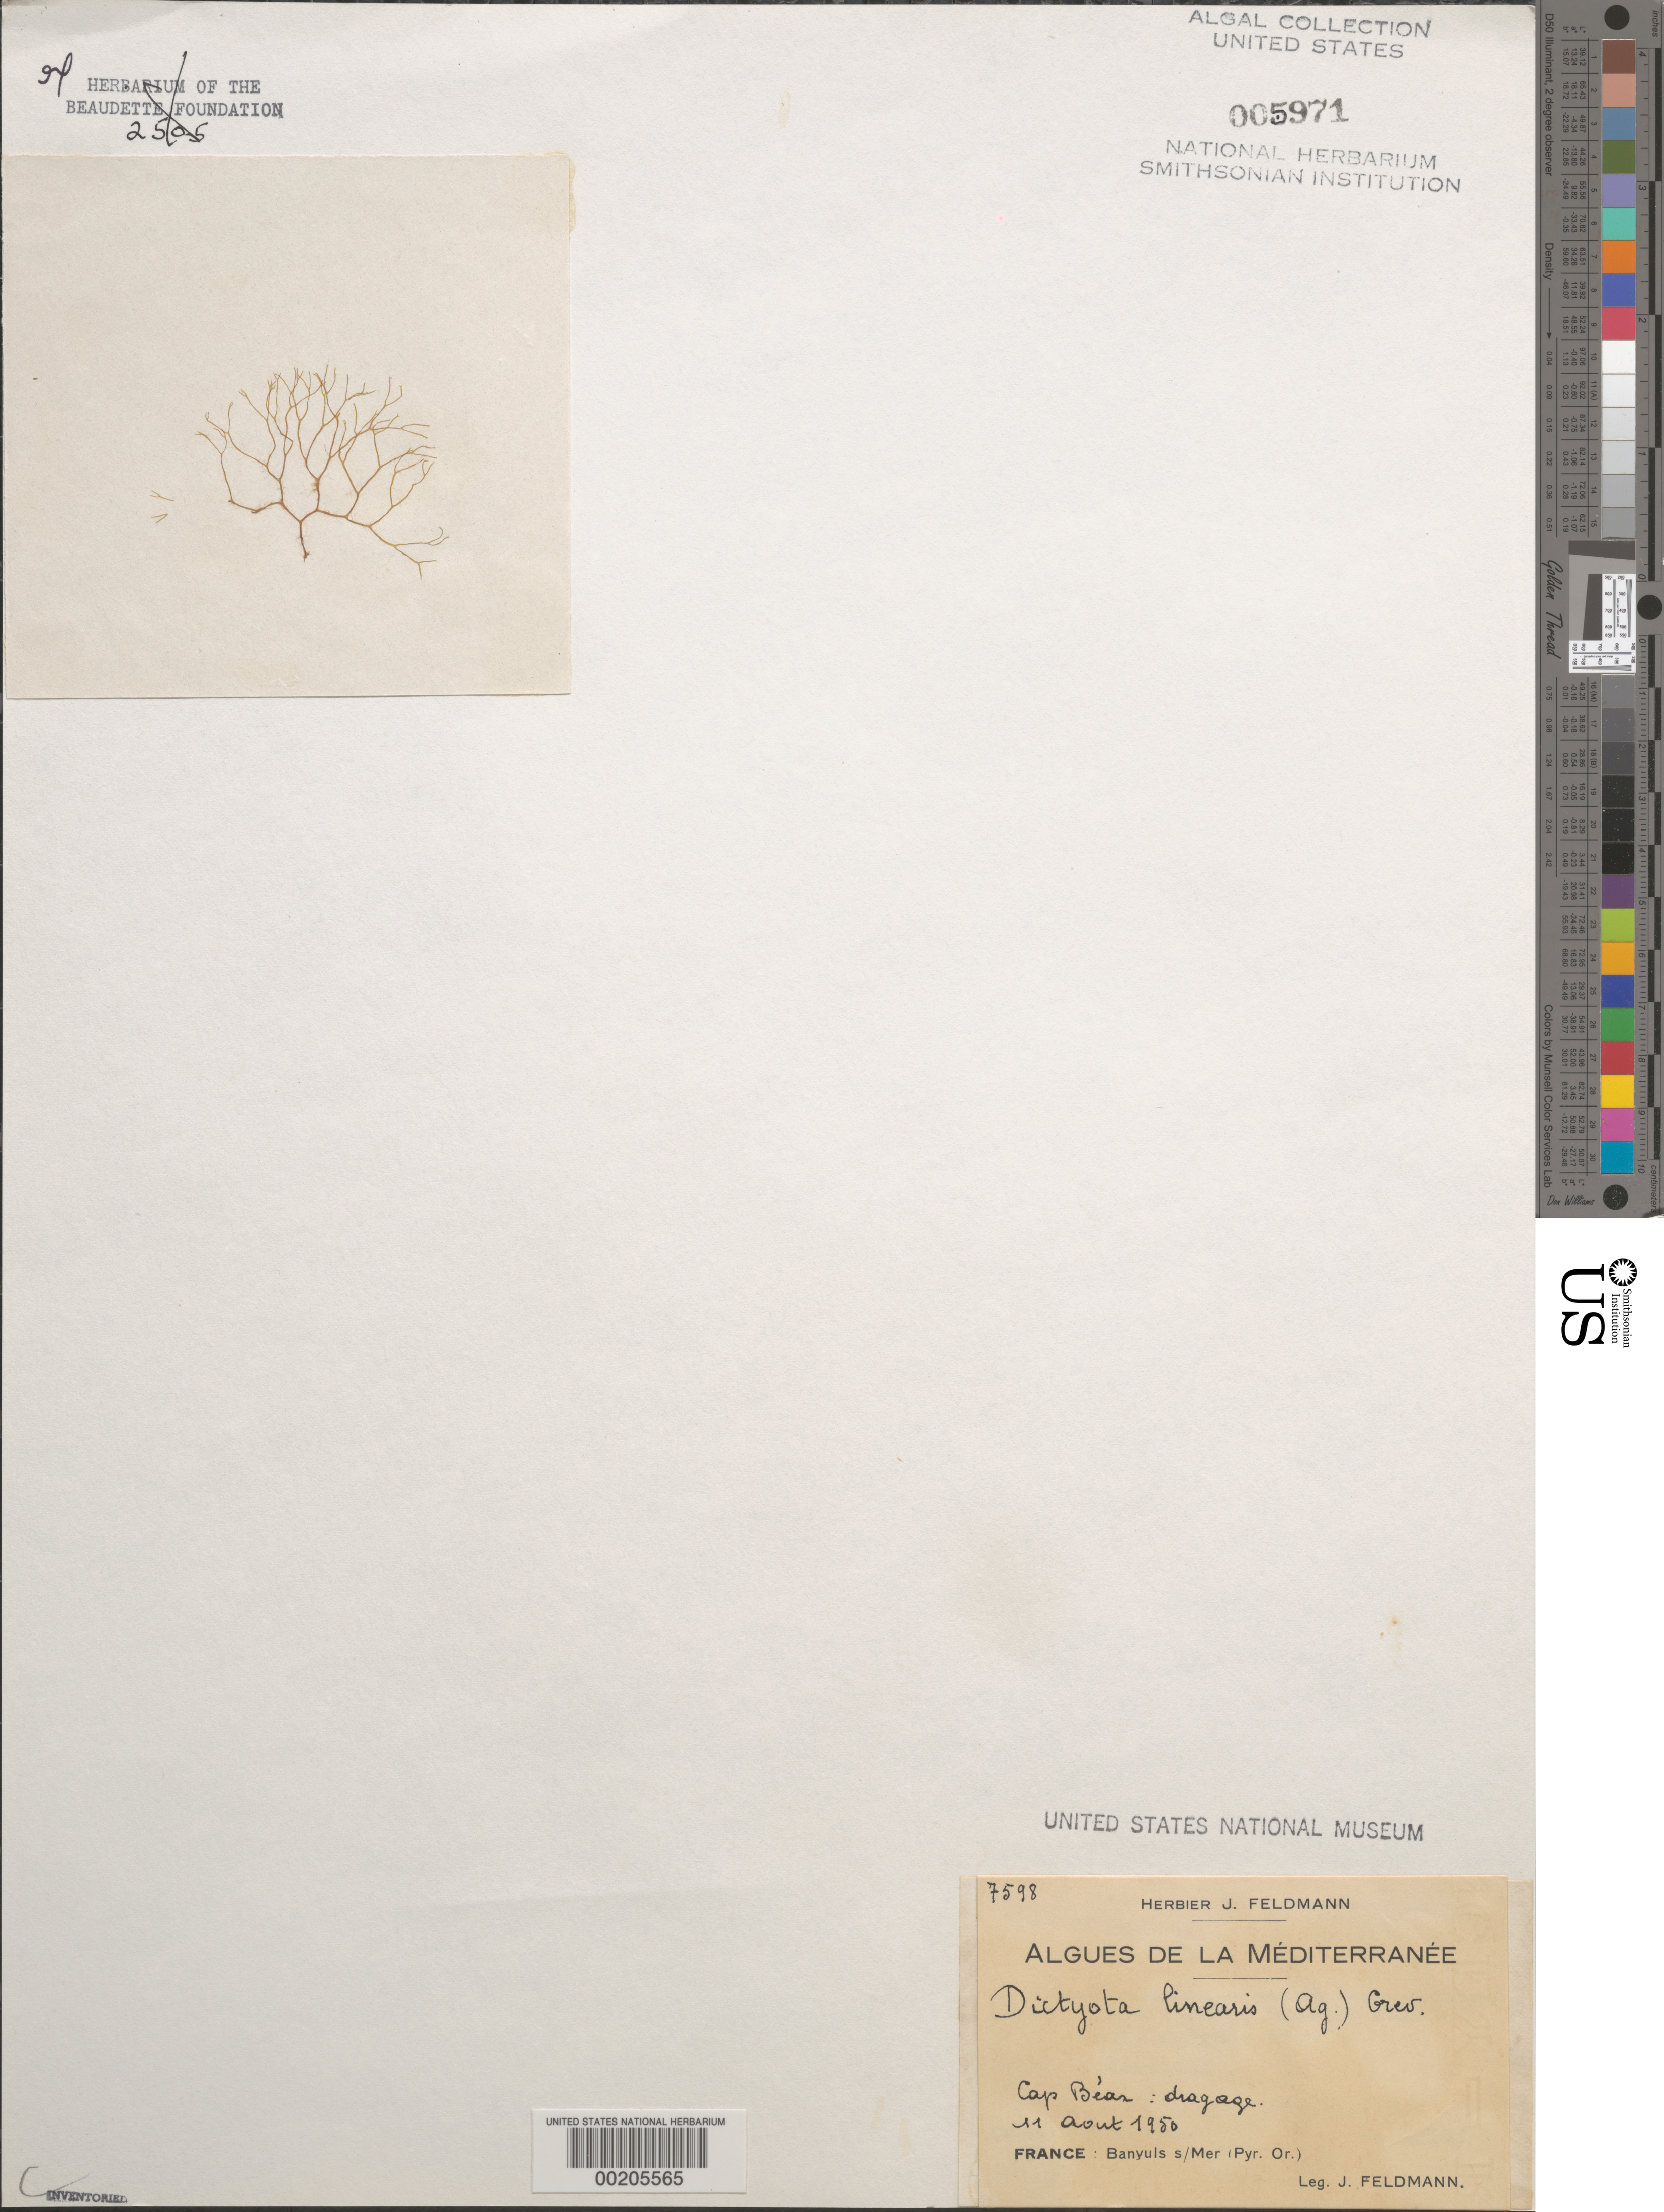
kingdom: Chromista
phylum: Ochrophyta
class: Phaeophyceae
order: Dictyotales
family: Dictyotaceae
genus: Dictyota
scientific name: Dictyota linearis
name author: (C. Agardh) Grev.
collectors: J. Feldmann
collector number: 7598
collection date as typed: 11 Aug 1950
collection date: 1950-08-11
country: France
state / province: Occitanie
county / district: Pyrénées-Orientales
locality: Banyuls-sur-Mer, Cap Bear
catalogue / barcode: US 5971